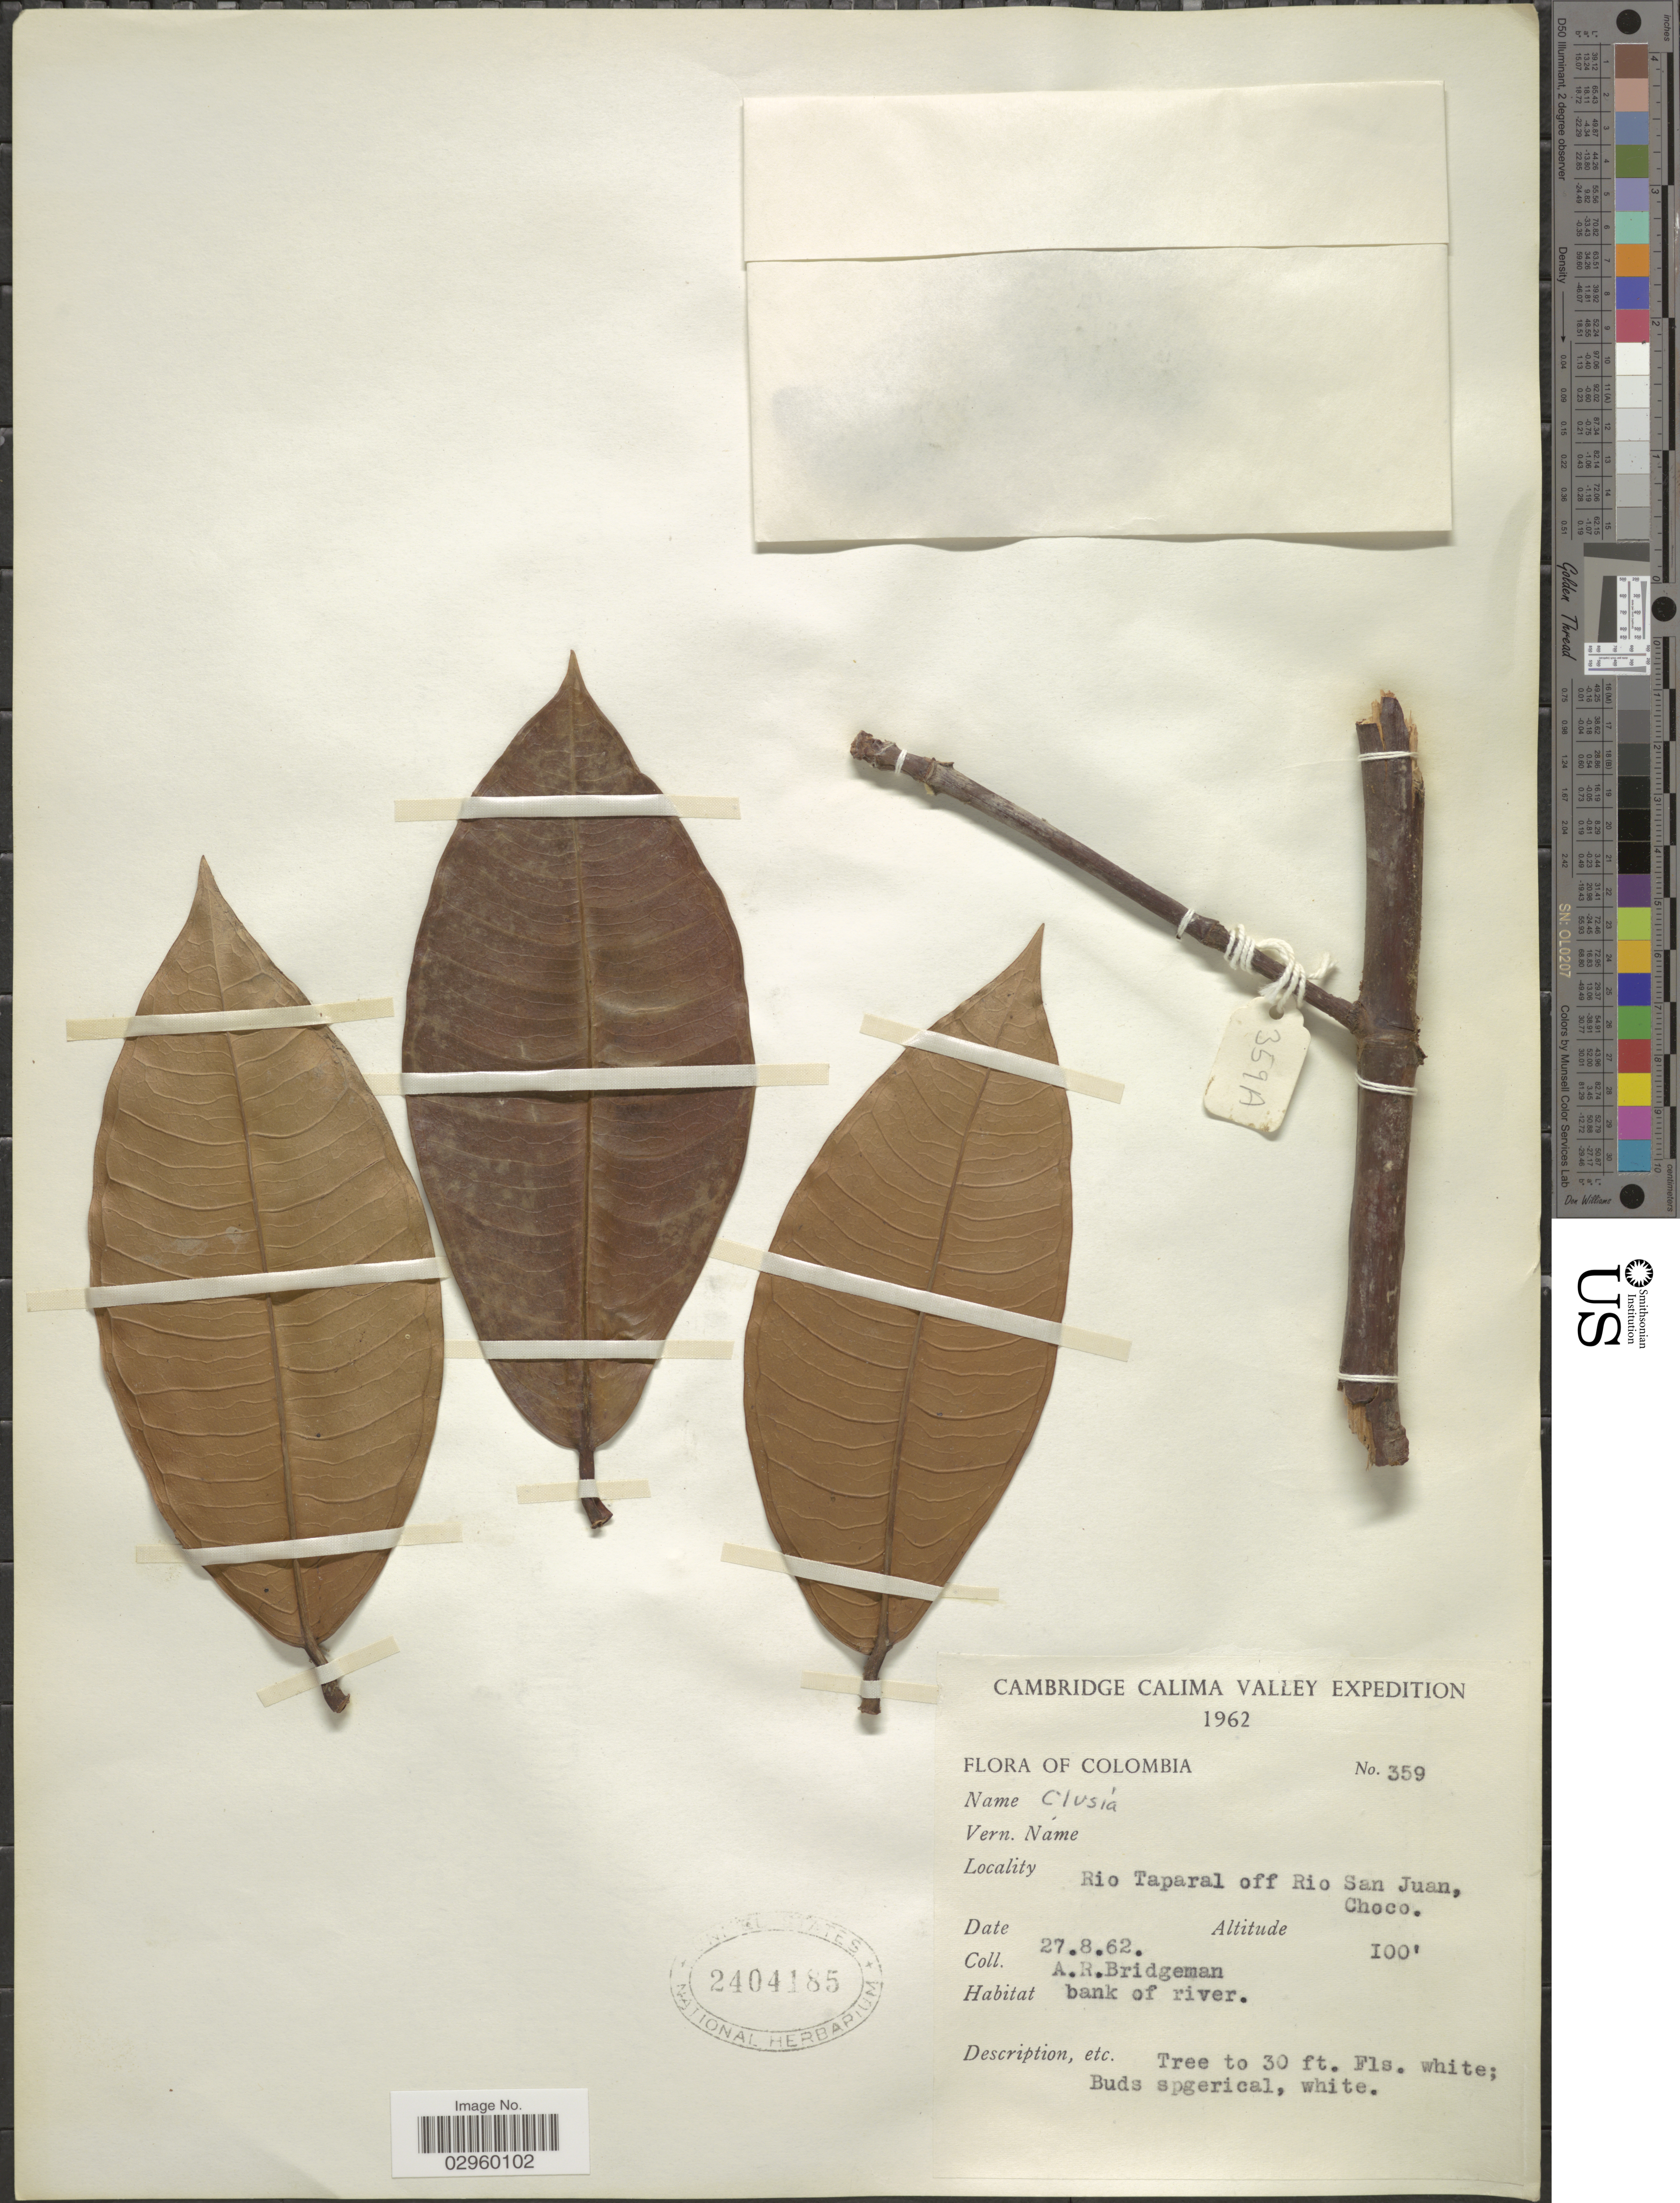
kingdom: Plantae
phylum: Tracheophyta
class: Magnoliopsida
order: Malpighiales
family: Clusiaceae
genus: Clusia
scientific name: Clusia sp.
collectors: A. Bridgeman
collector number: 359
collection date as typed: Transcribed d/m/y: 27/8/62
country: Colombia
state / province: Chocó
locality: Cambridge Calima Valley, Rio Taparal off Rio San Juan, Choco.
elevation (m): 30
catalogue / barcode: US 2404185